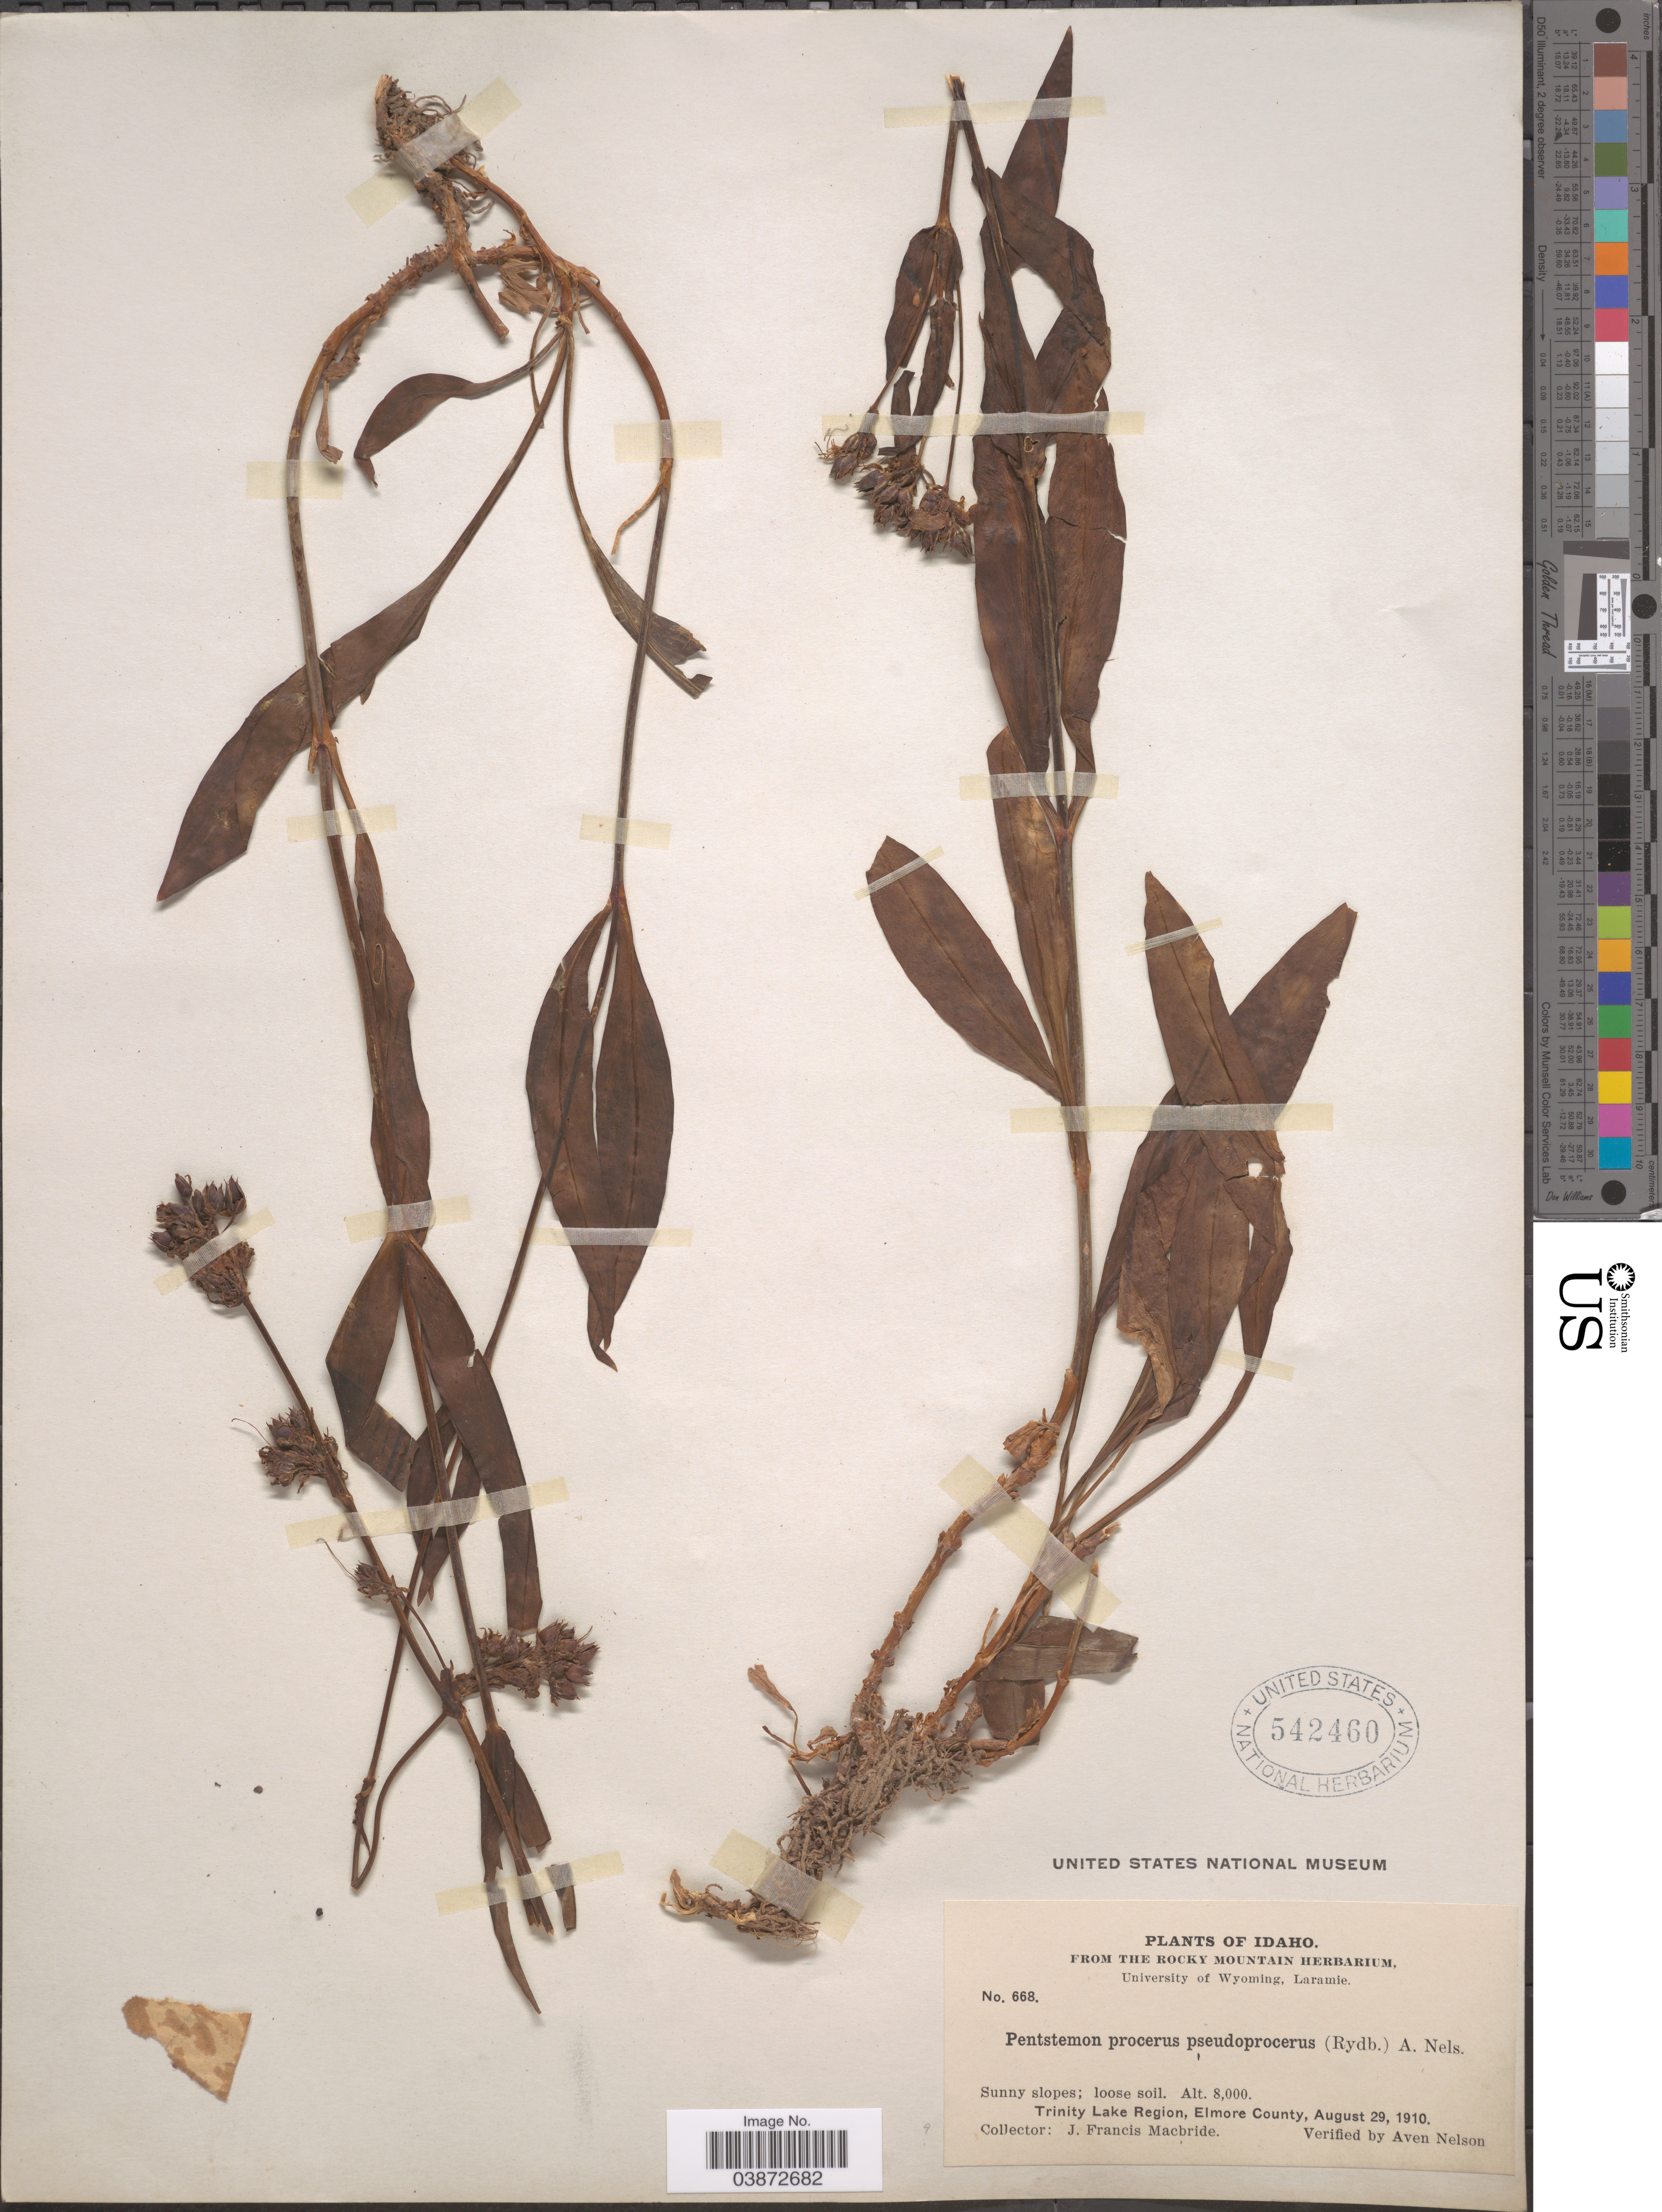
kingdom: Plantae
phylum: Tracheophyta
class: Magnoliopsida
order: Lamiales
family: Plantaginaceae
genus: Penstemon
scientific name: Penstemon aggregatus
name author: Pennell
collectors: J. F. Macbride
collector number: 668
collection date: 1910-08-29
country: United States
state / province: Idaho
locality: Trinity Lake Region, Elmore County.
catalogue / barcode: US 542460